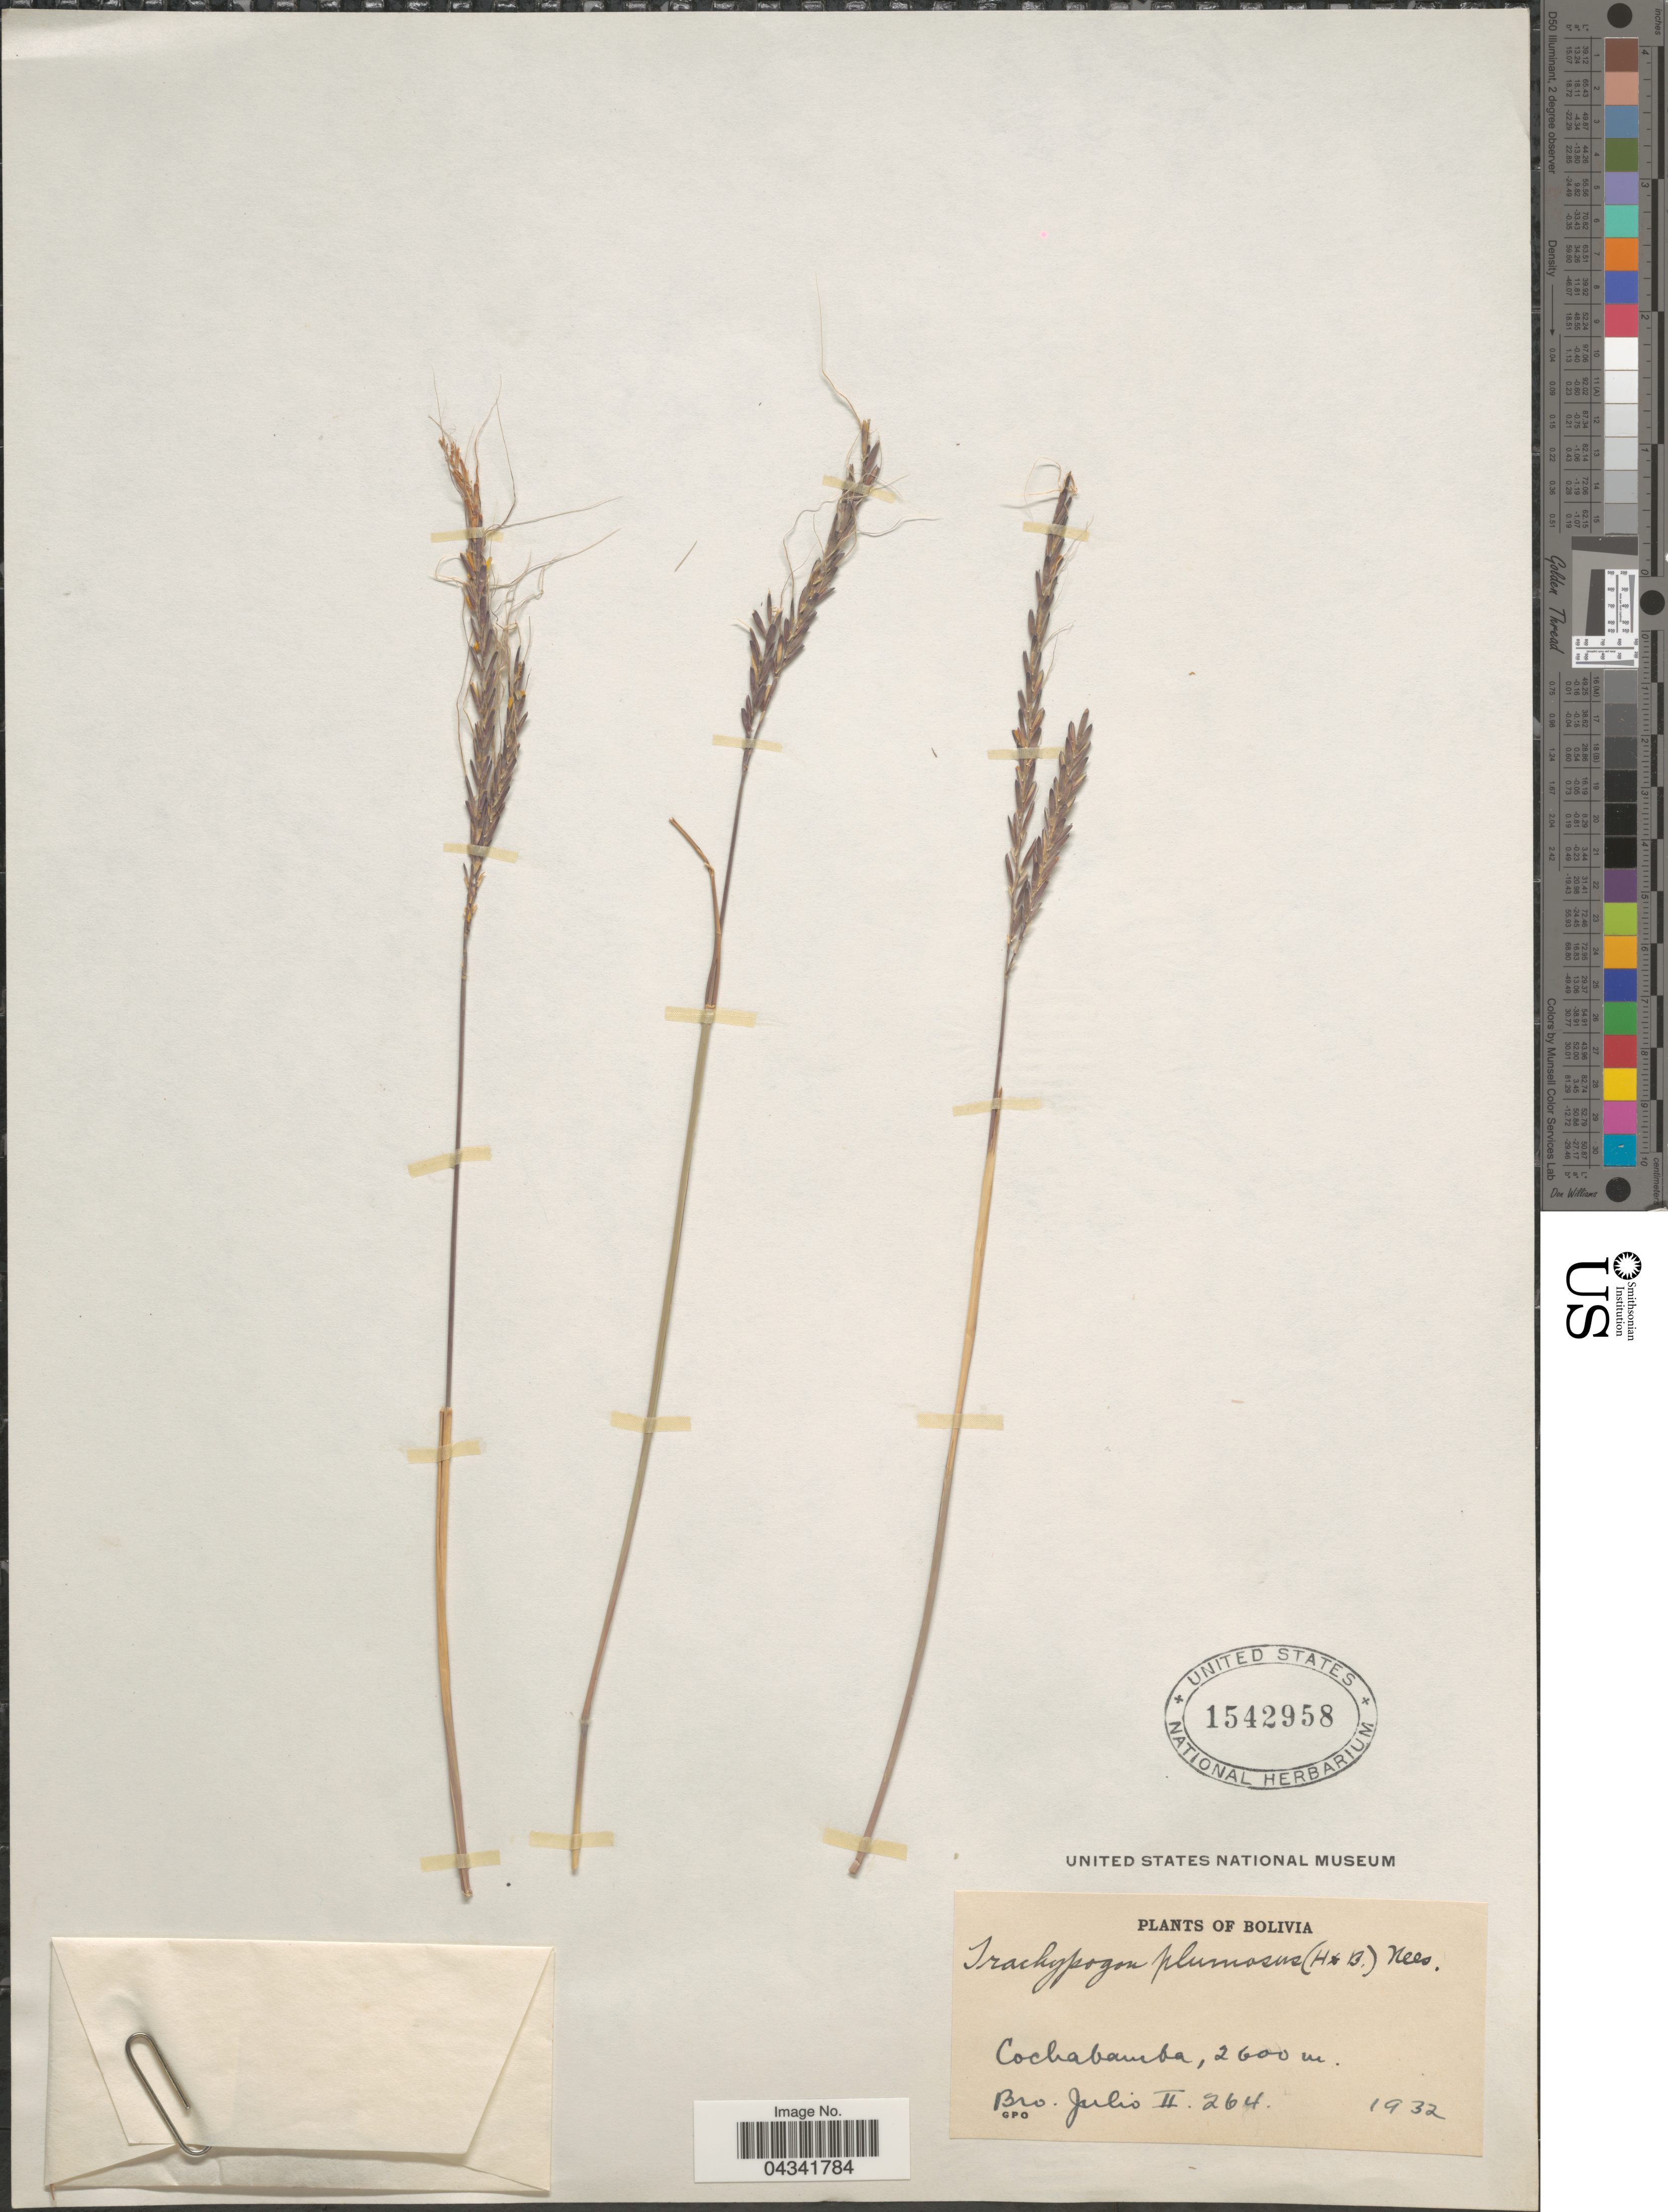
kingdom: Plantae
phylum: Tracheophyta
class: Liliopsida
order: Poales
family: Poaceae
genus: Trachypogon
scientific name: Trachypogon spicatus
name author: (L. f.) Kuntze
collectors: Bro. Julio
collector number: II264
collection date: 1932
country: Bolivia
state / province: Cochabamba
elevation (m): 2600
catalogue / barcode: US 1542958